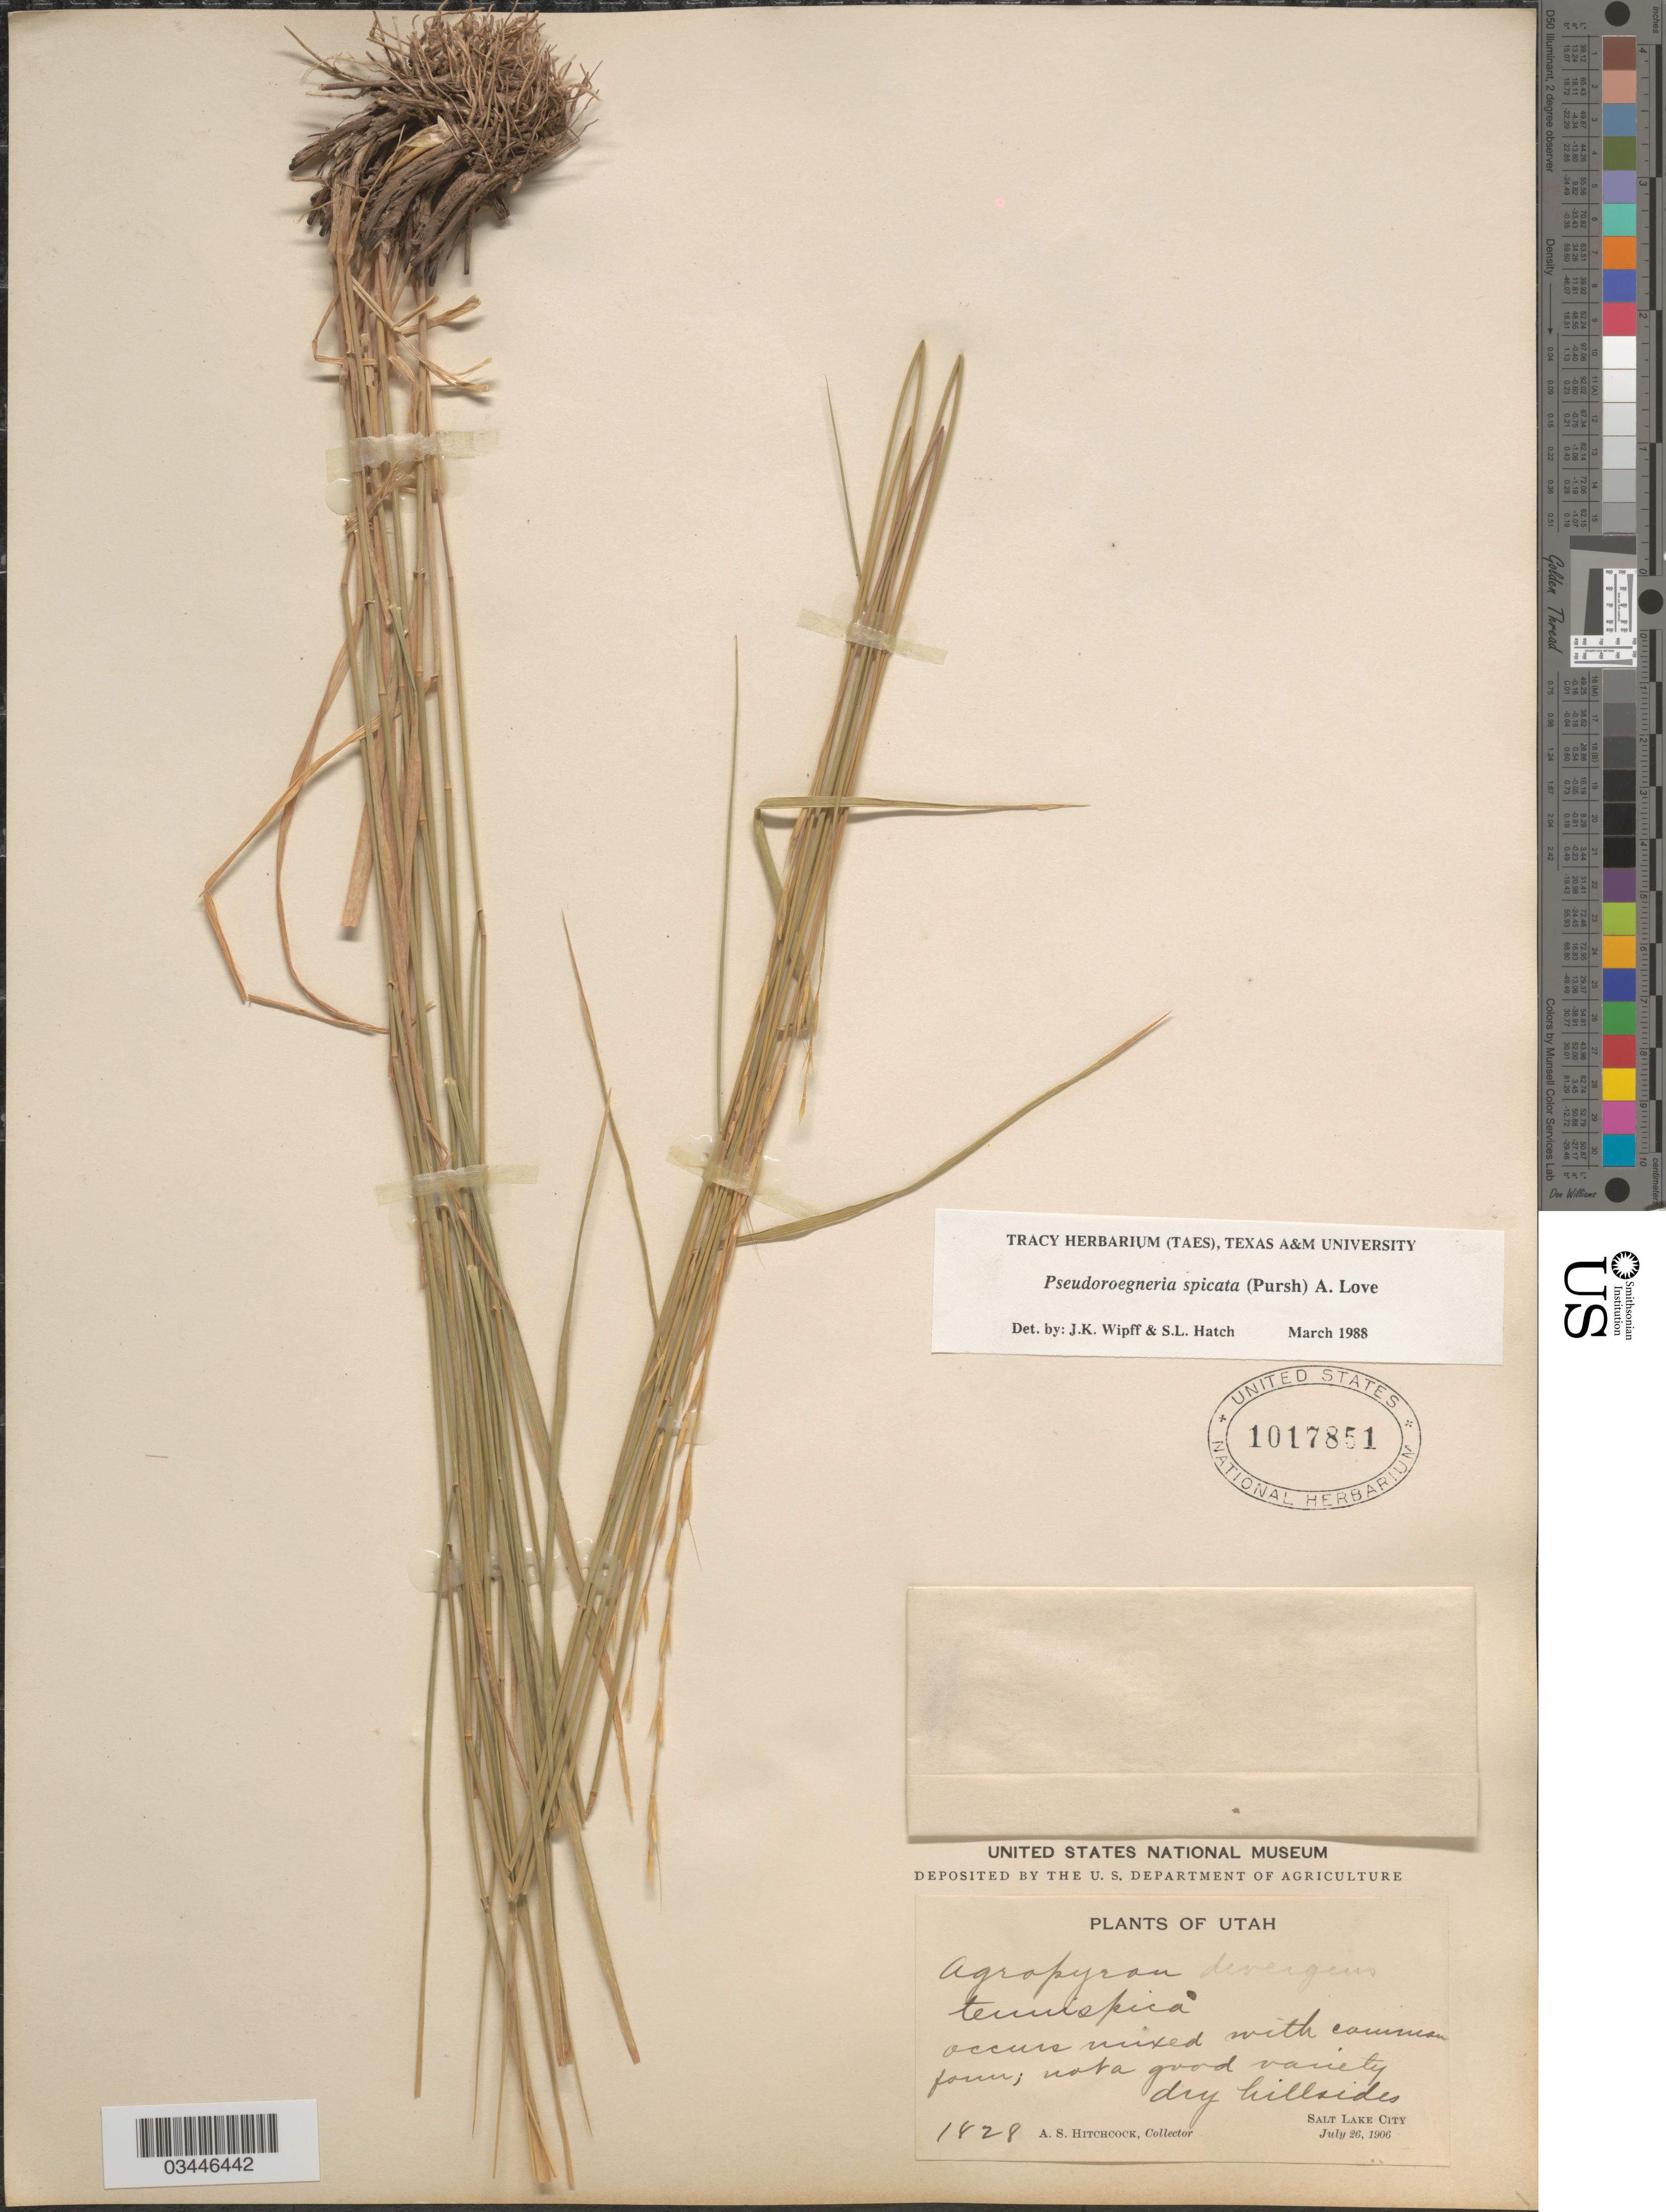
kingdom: Plantae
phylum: Tracheophyta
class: Liliopsida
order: Poales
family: Poaceae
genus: Pseudoroegneria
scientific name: Pseudoroegneria spicata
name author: (Pursh) Á. Löve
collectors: A. S. Hitchcock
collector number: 1828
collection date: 1906-07-26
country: United States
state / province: Utah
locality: Dry hillsides. Salt Lake City.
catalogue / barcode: US 1017851